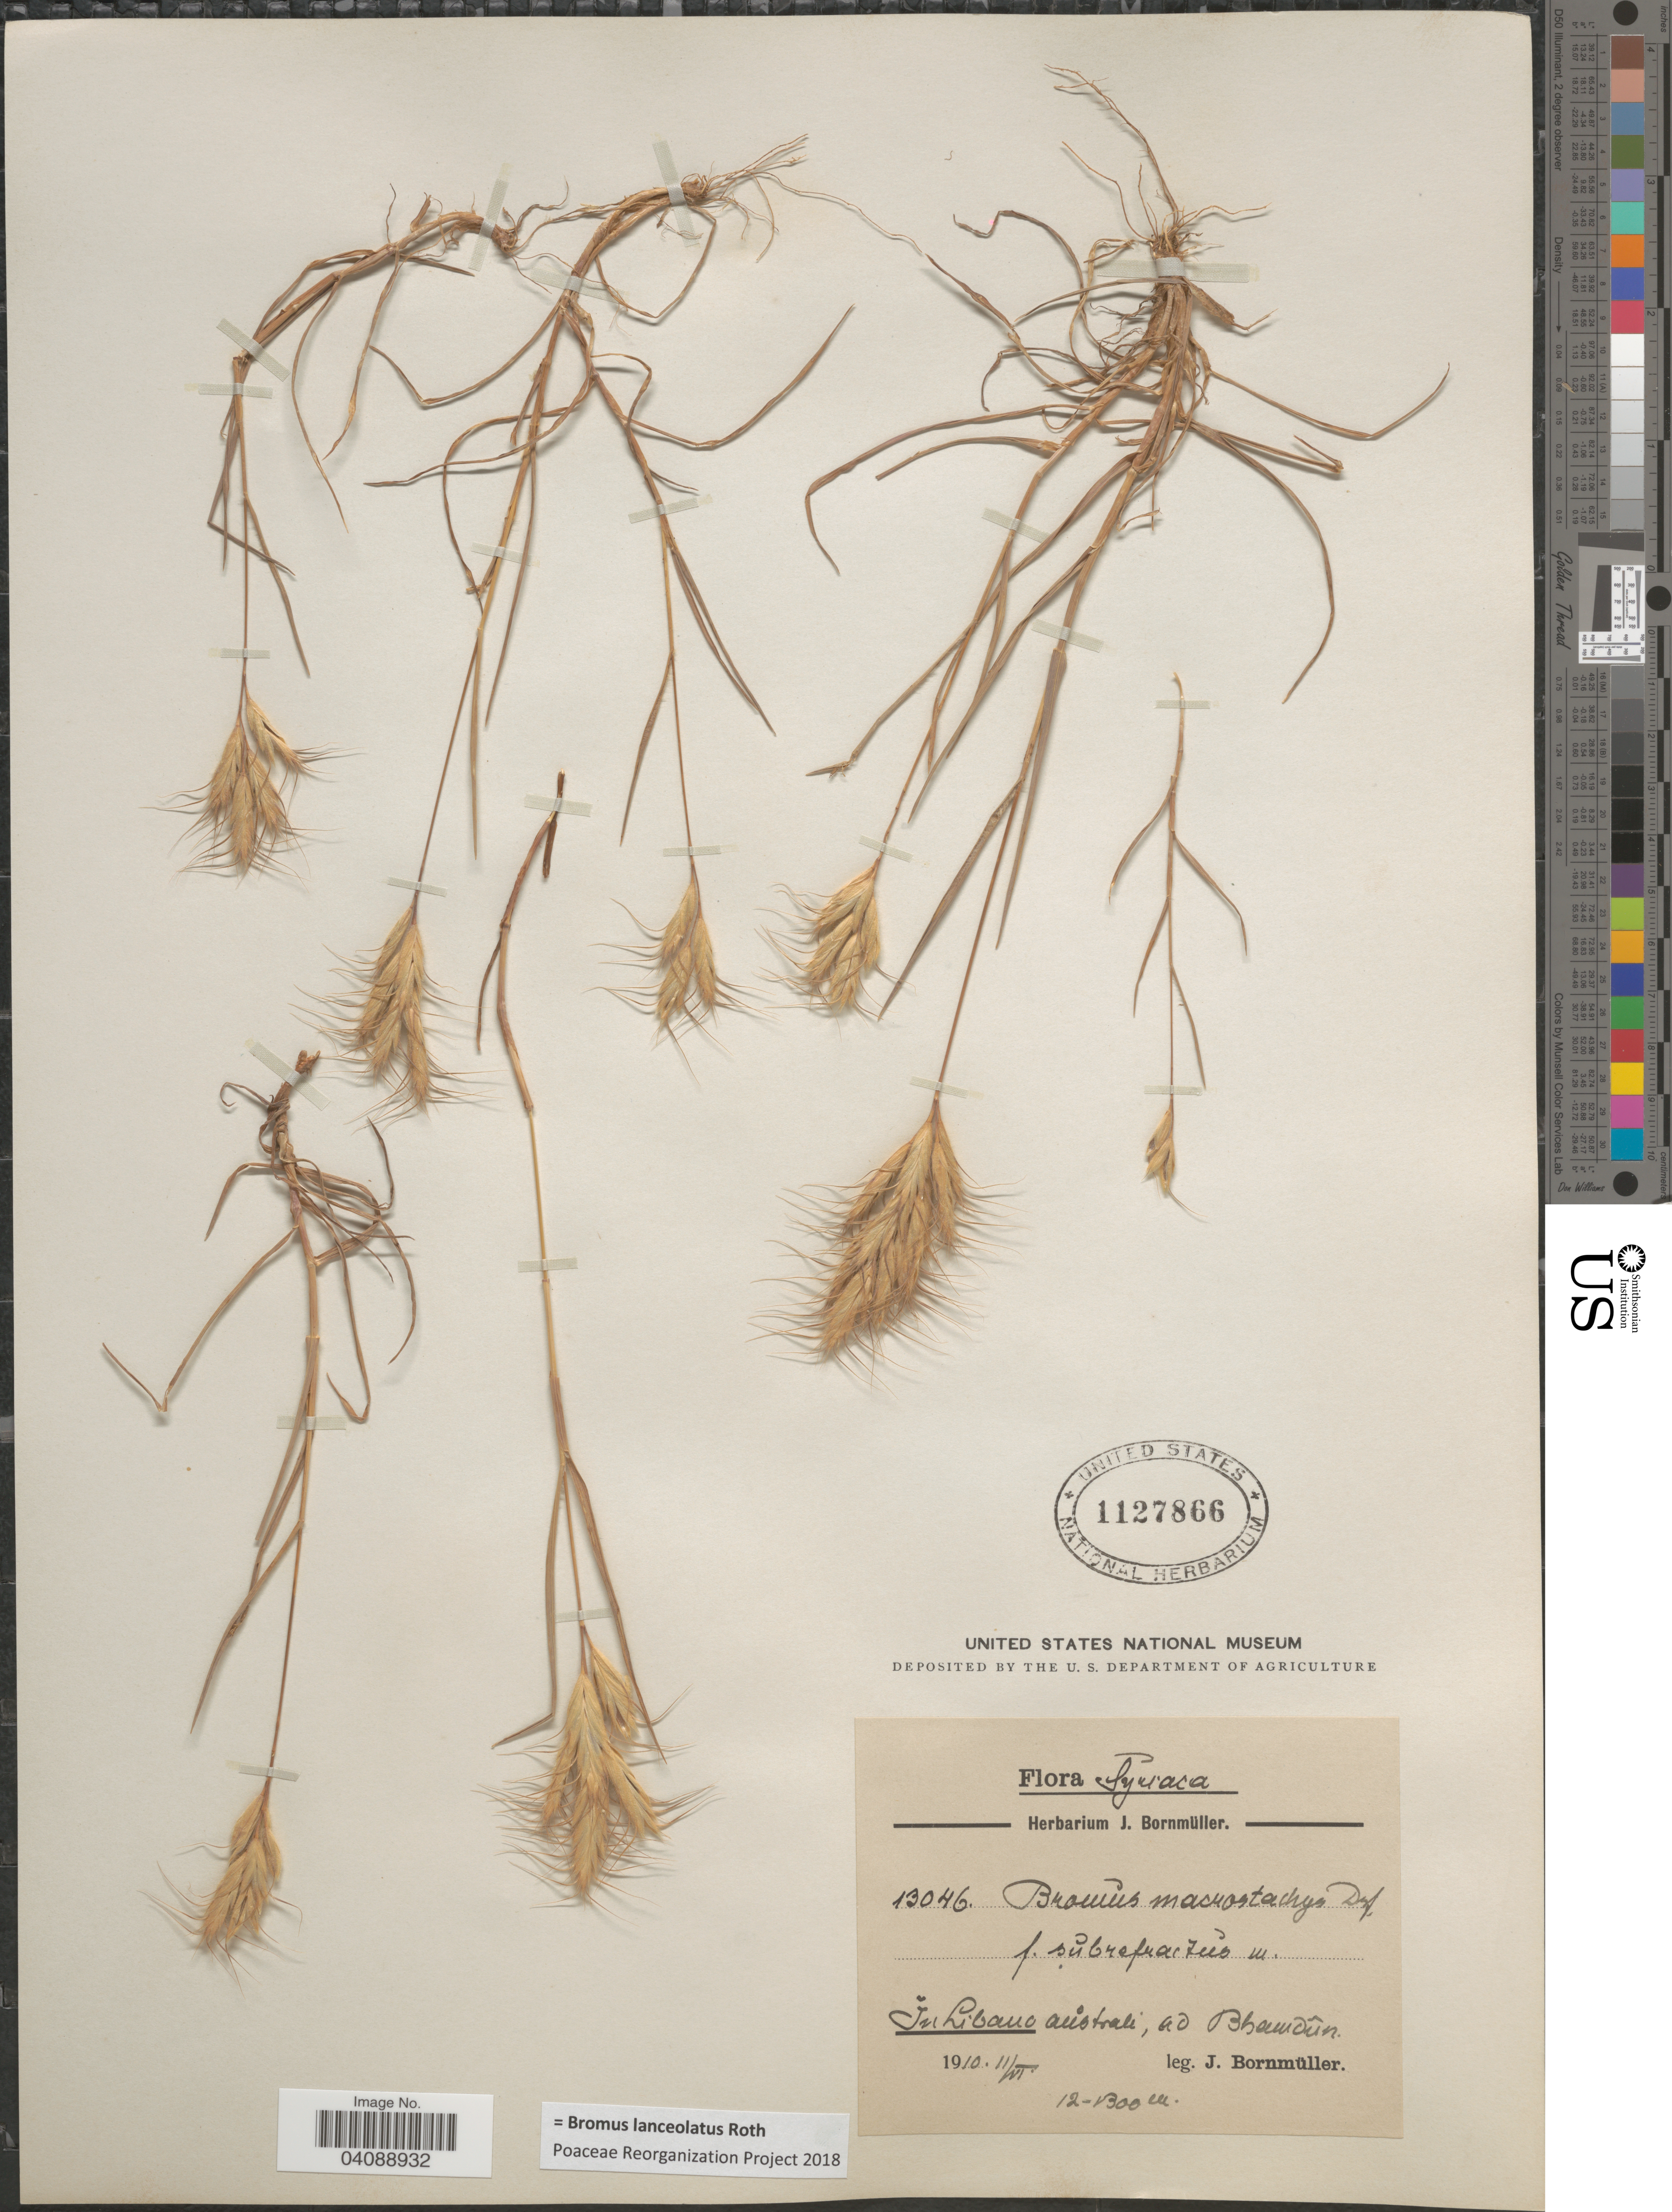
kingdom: Plantae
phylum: Tracheophyta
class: Liliopsida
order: Poales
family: Poaceae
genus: Bromus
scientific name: Bromus lanceolatus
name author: Roth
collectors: J. Bornmüller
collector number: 13046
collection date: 1910-06-11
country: Syria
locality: Syriaca. In Libano australi, ad Bhardûn.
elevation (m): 1200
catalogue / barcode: US 1127866